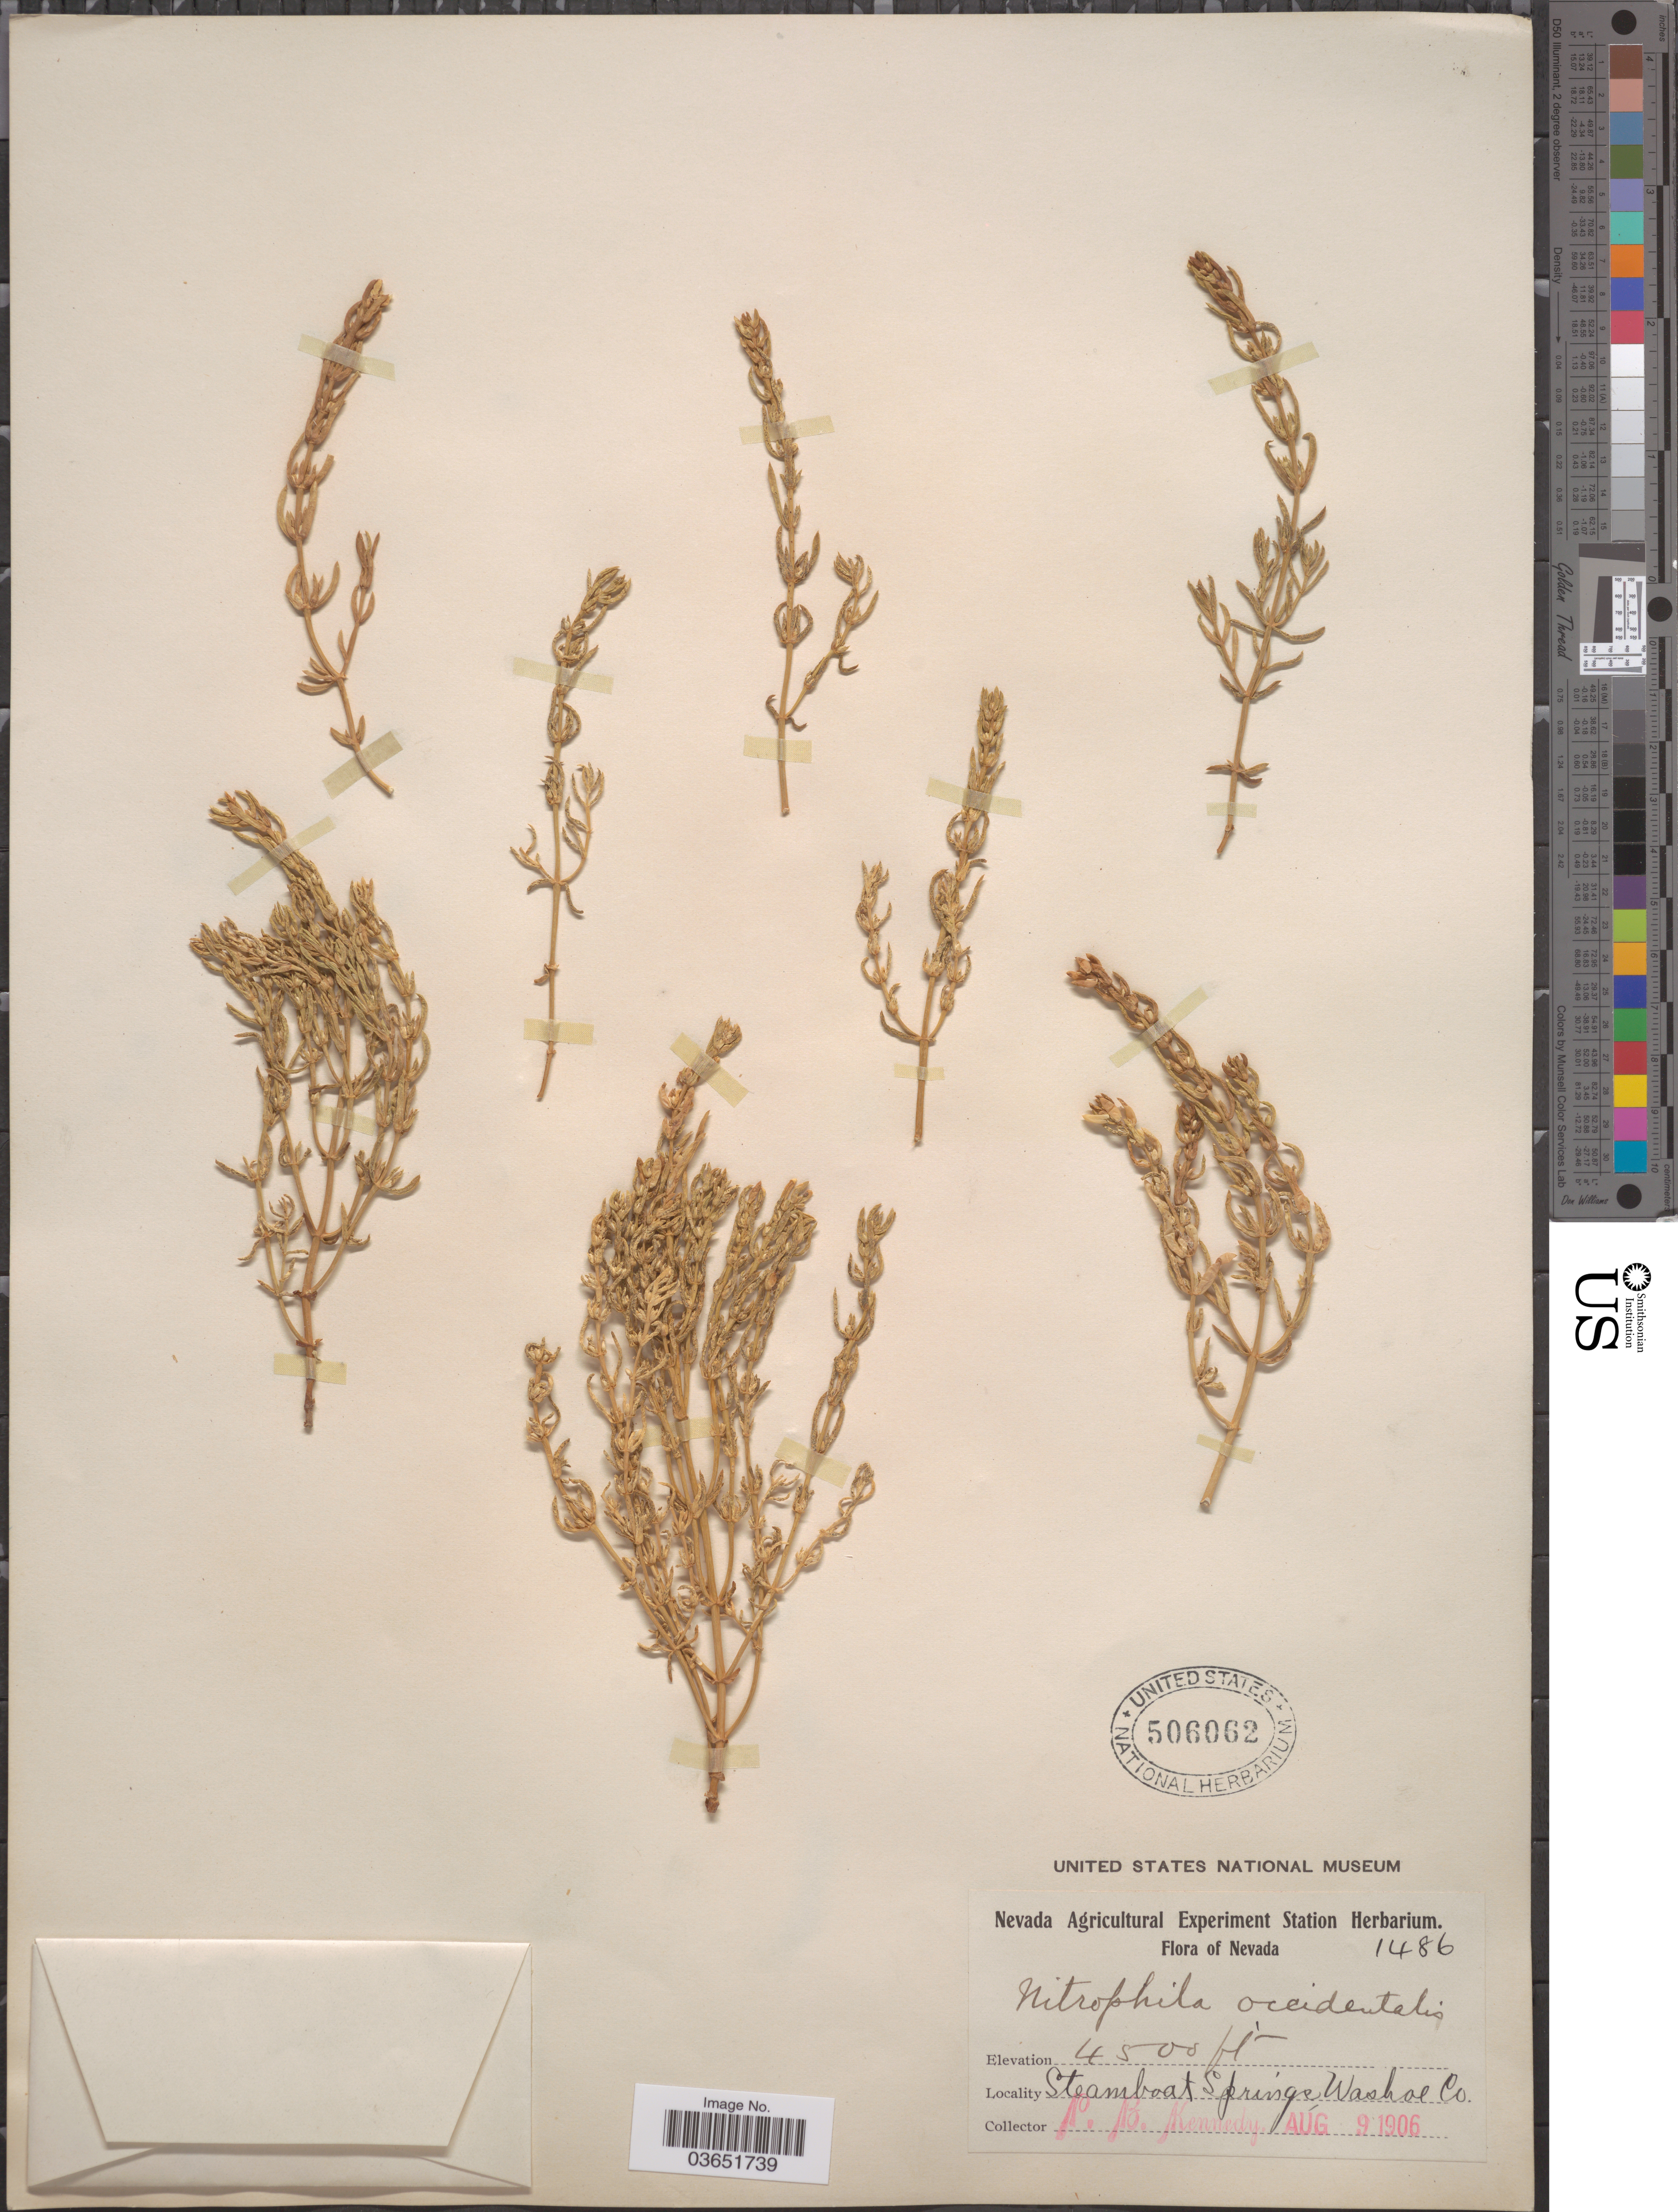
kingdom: Plantae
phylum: Tracheophyta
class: Magnoliopsida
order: Caryophyllales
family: Amaranthaceae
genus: Nitrophila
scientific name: Nitrophila occidentalis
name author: (Moq.) S. Watson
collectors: P. B. Kennedy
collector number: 1486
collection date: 1906-08-09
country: United States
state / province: Nevada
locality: Steamboat Springs, Washoe Co.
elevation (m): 1372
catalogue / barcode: US 506062